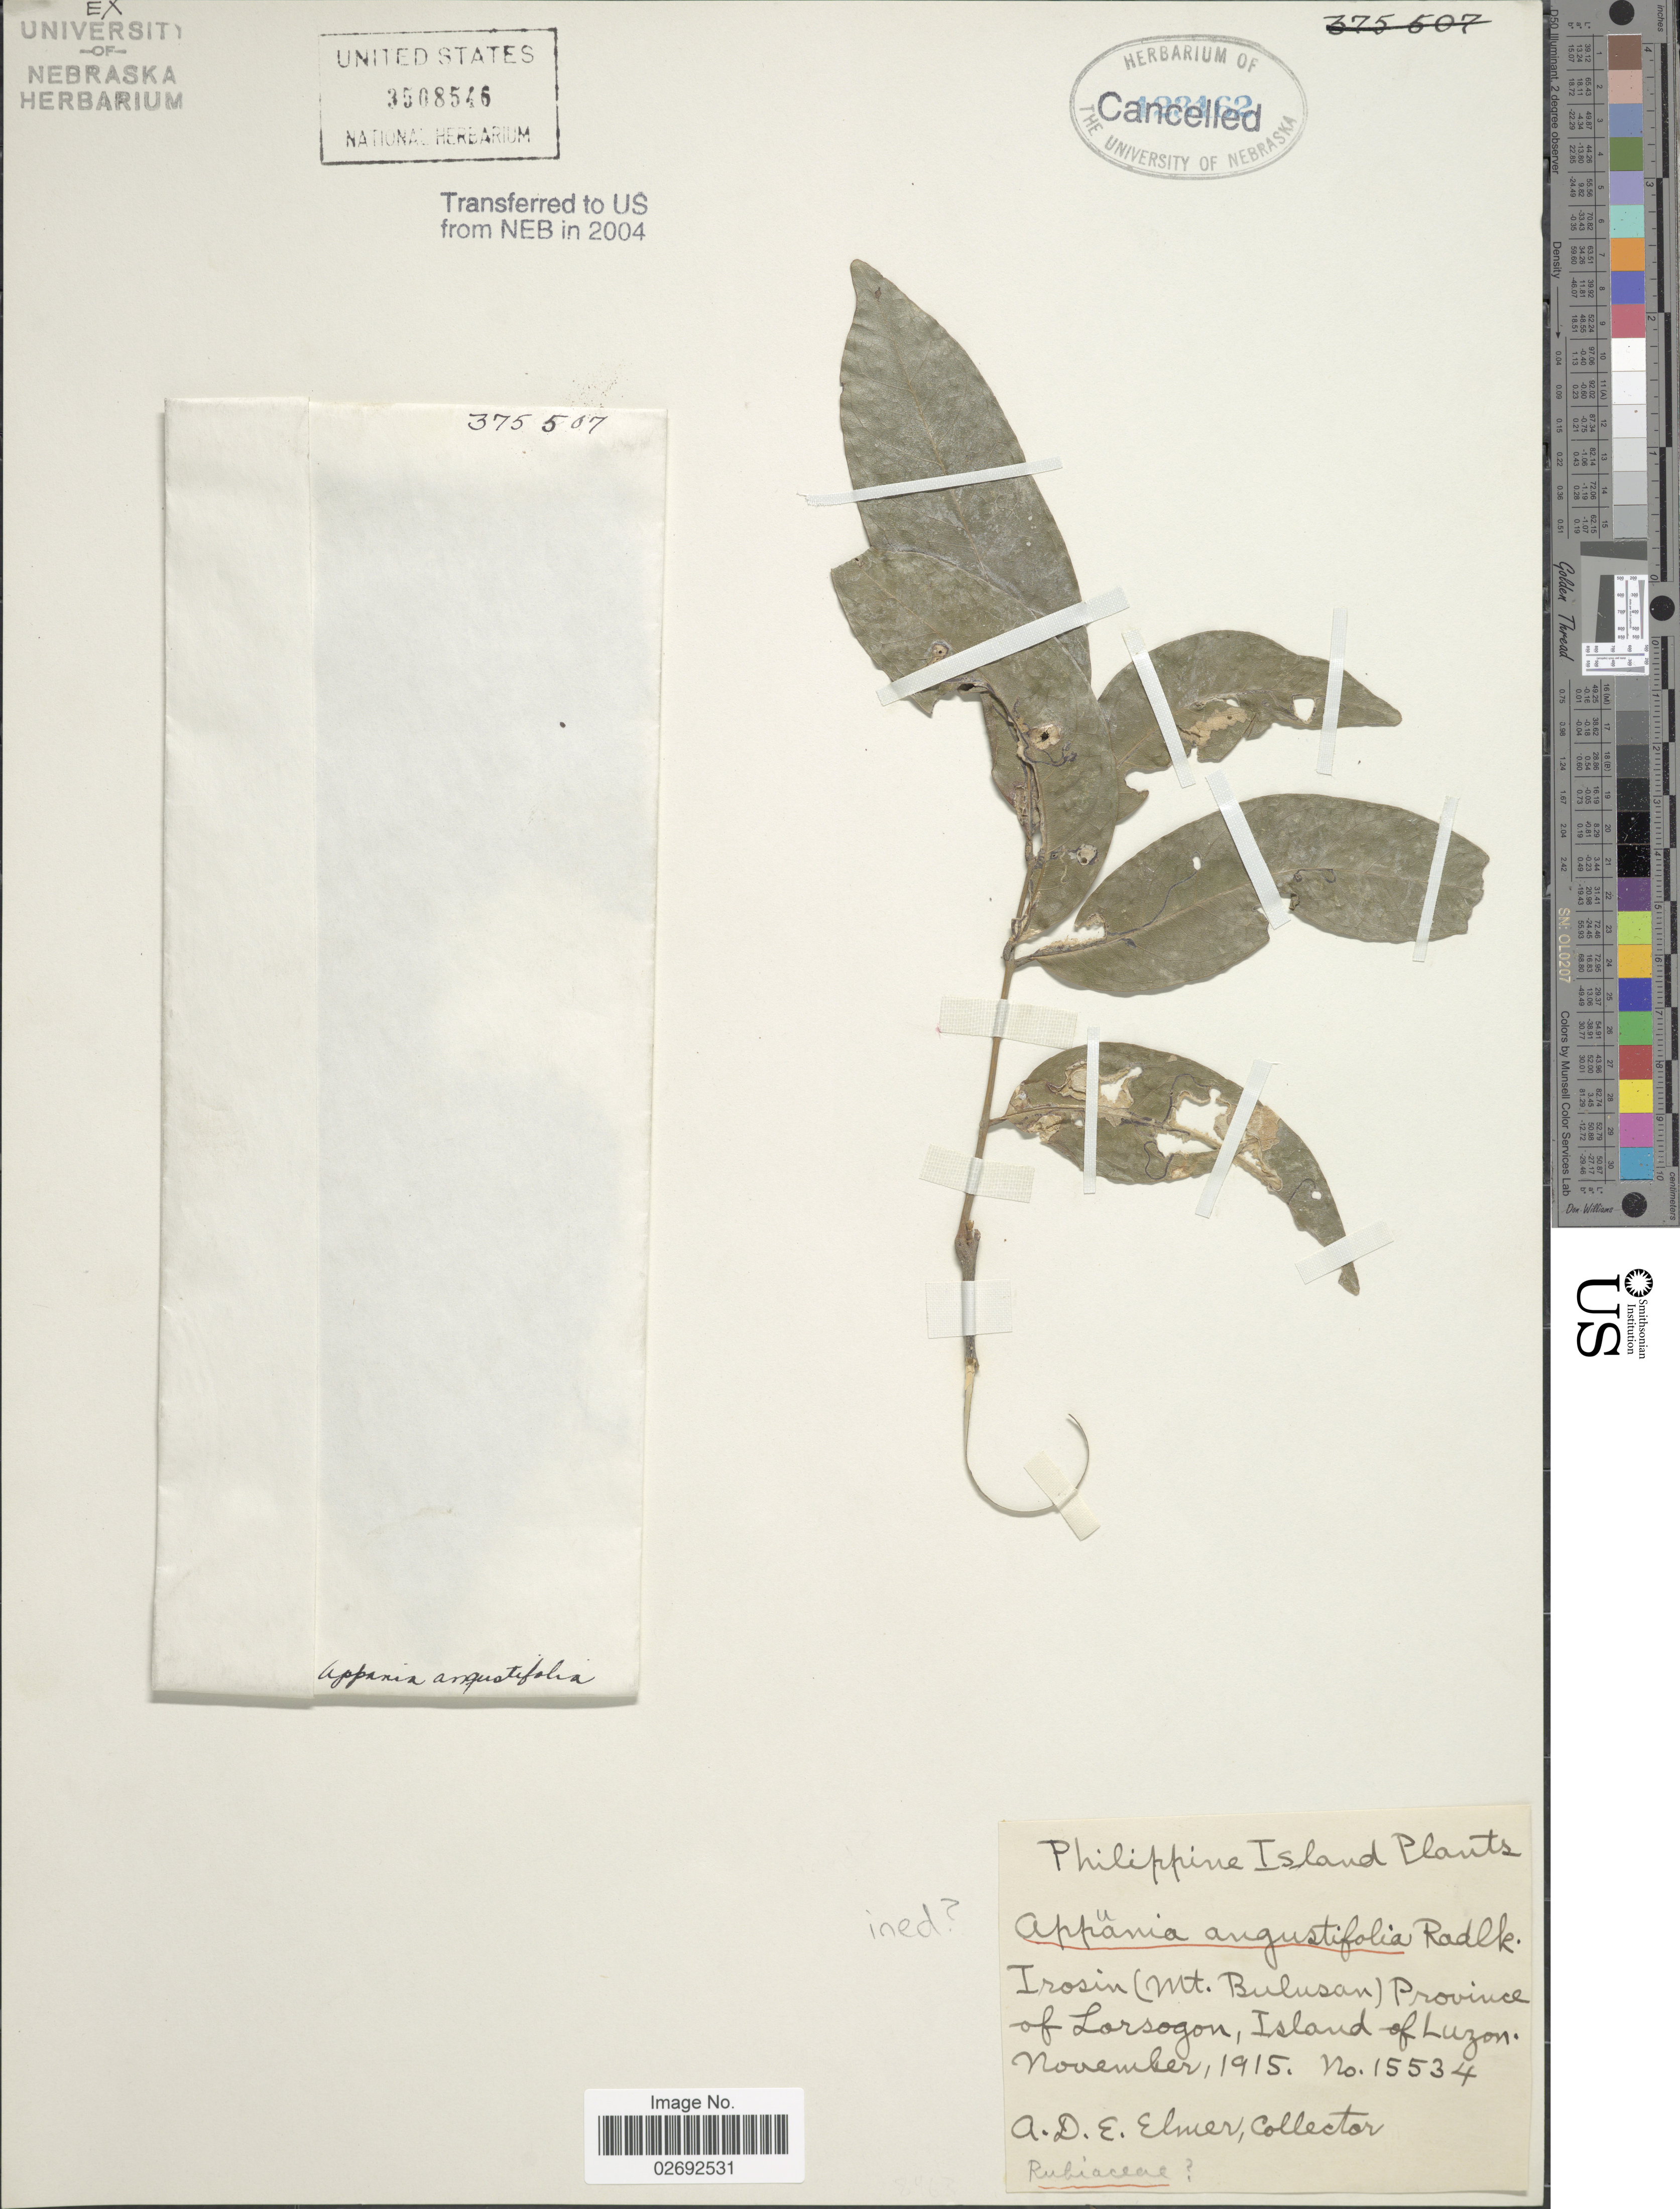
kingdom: Plantae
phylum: Tracheophyta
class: Magnoliopsida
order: Gentianales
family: Rubiaceae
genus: Morinda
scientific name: Morinda sp.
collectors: A. D. E. Elmer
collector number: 15534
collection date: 1915-11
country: Philippines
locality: Irosin (Mt. Bulusan), Province of Sorsogon, Island of Luzon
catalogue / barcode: US 3508546